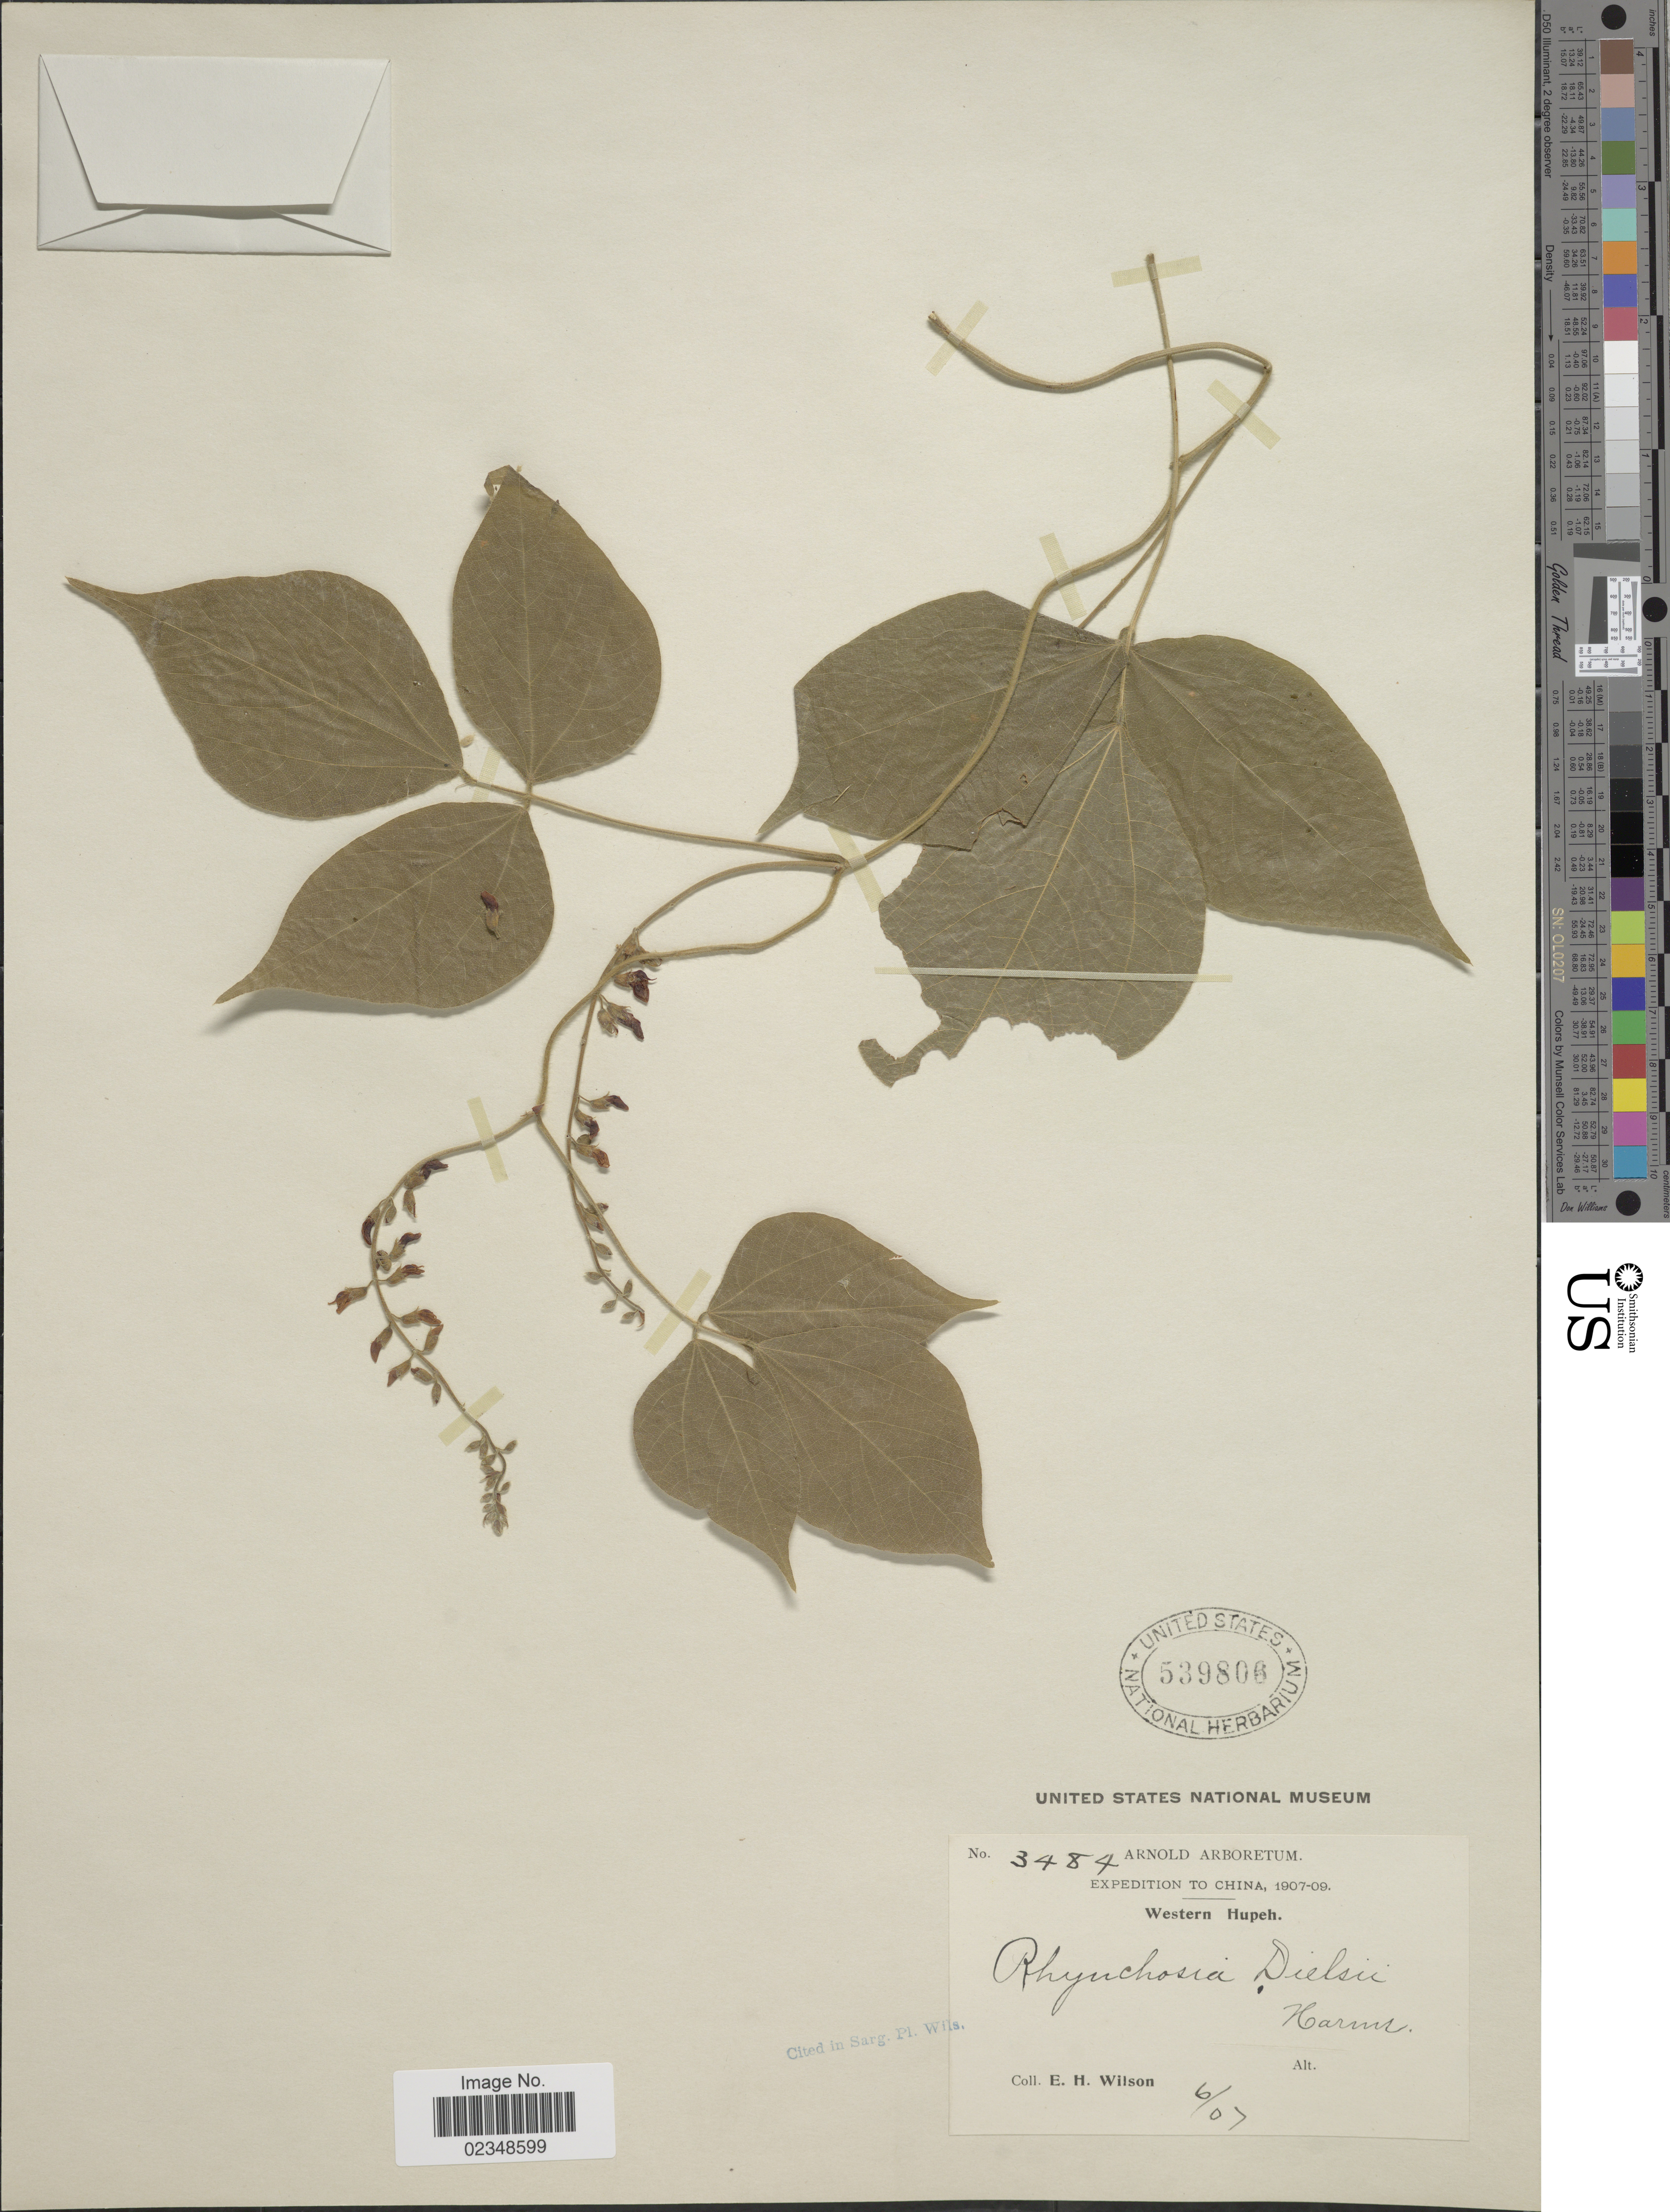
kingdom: Plantae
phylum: Tracheophyta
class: Magnoliopsida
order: Fabales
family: Fabaceae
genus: Rhynchosia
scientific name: Rhynchosia dielsii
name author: Harms ex Diels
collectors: E. Wilson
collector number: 3484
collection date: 1907-06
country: China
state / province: Hubei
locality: Western Hupeh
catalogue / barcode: US 539806